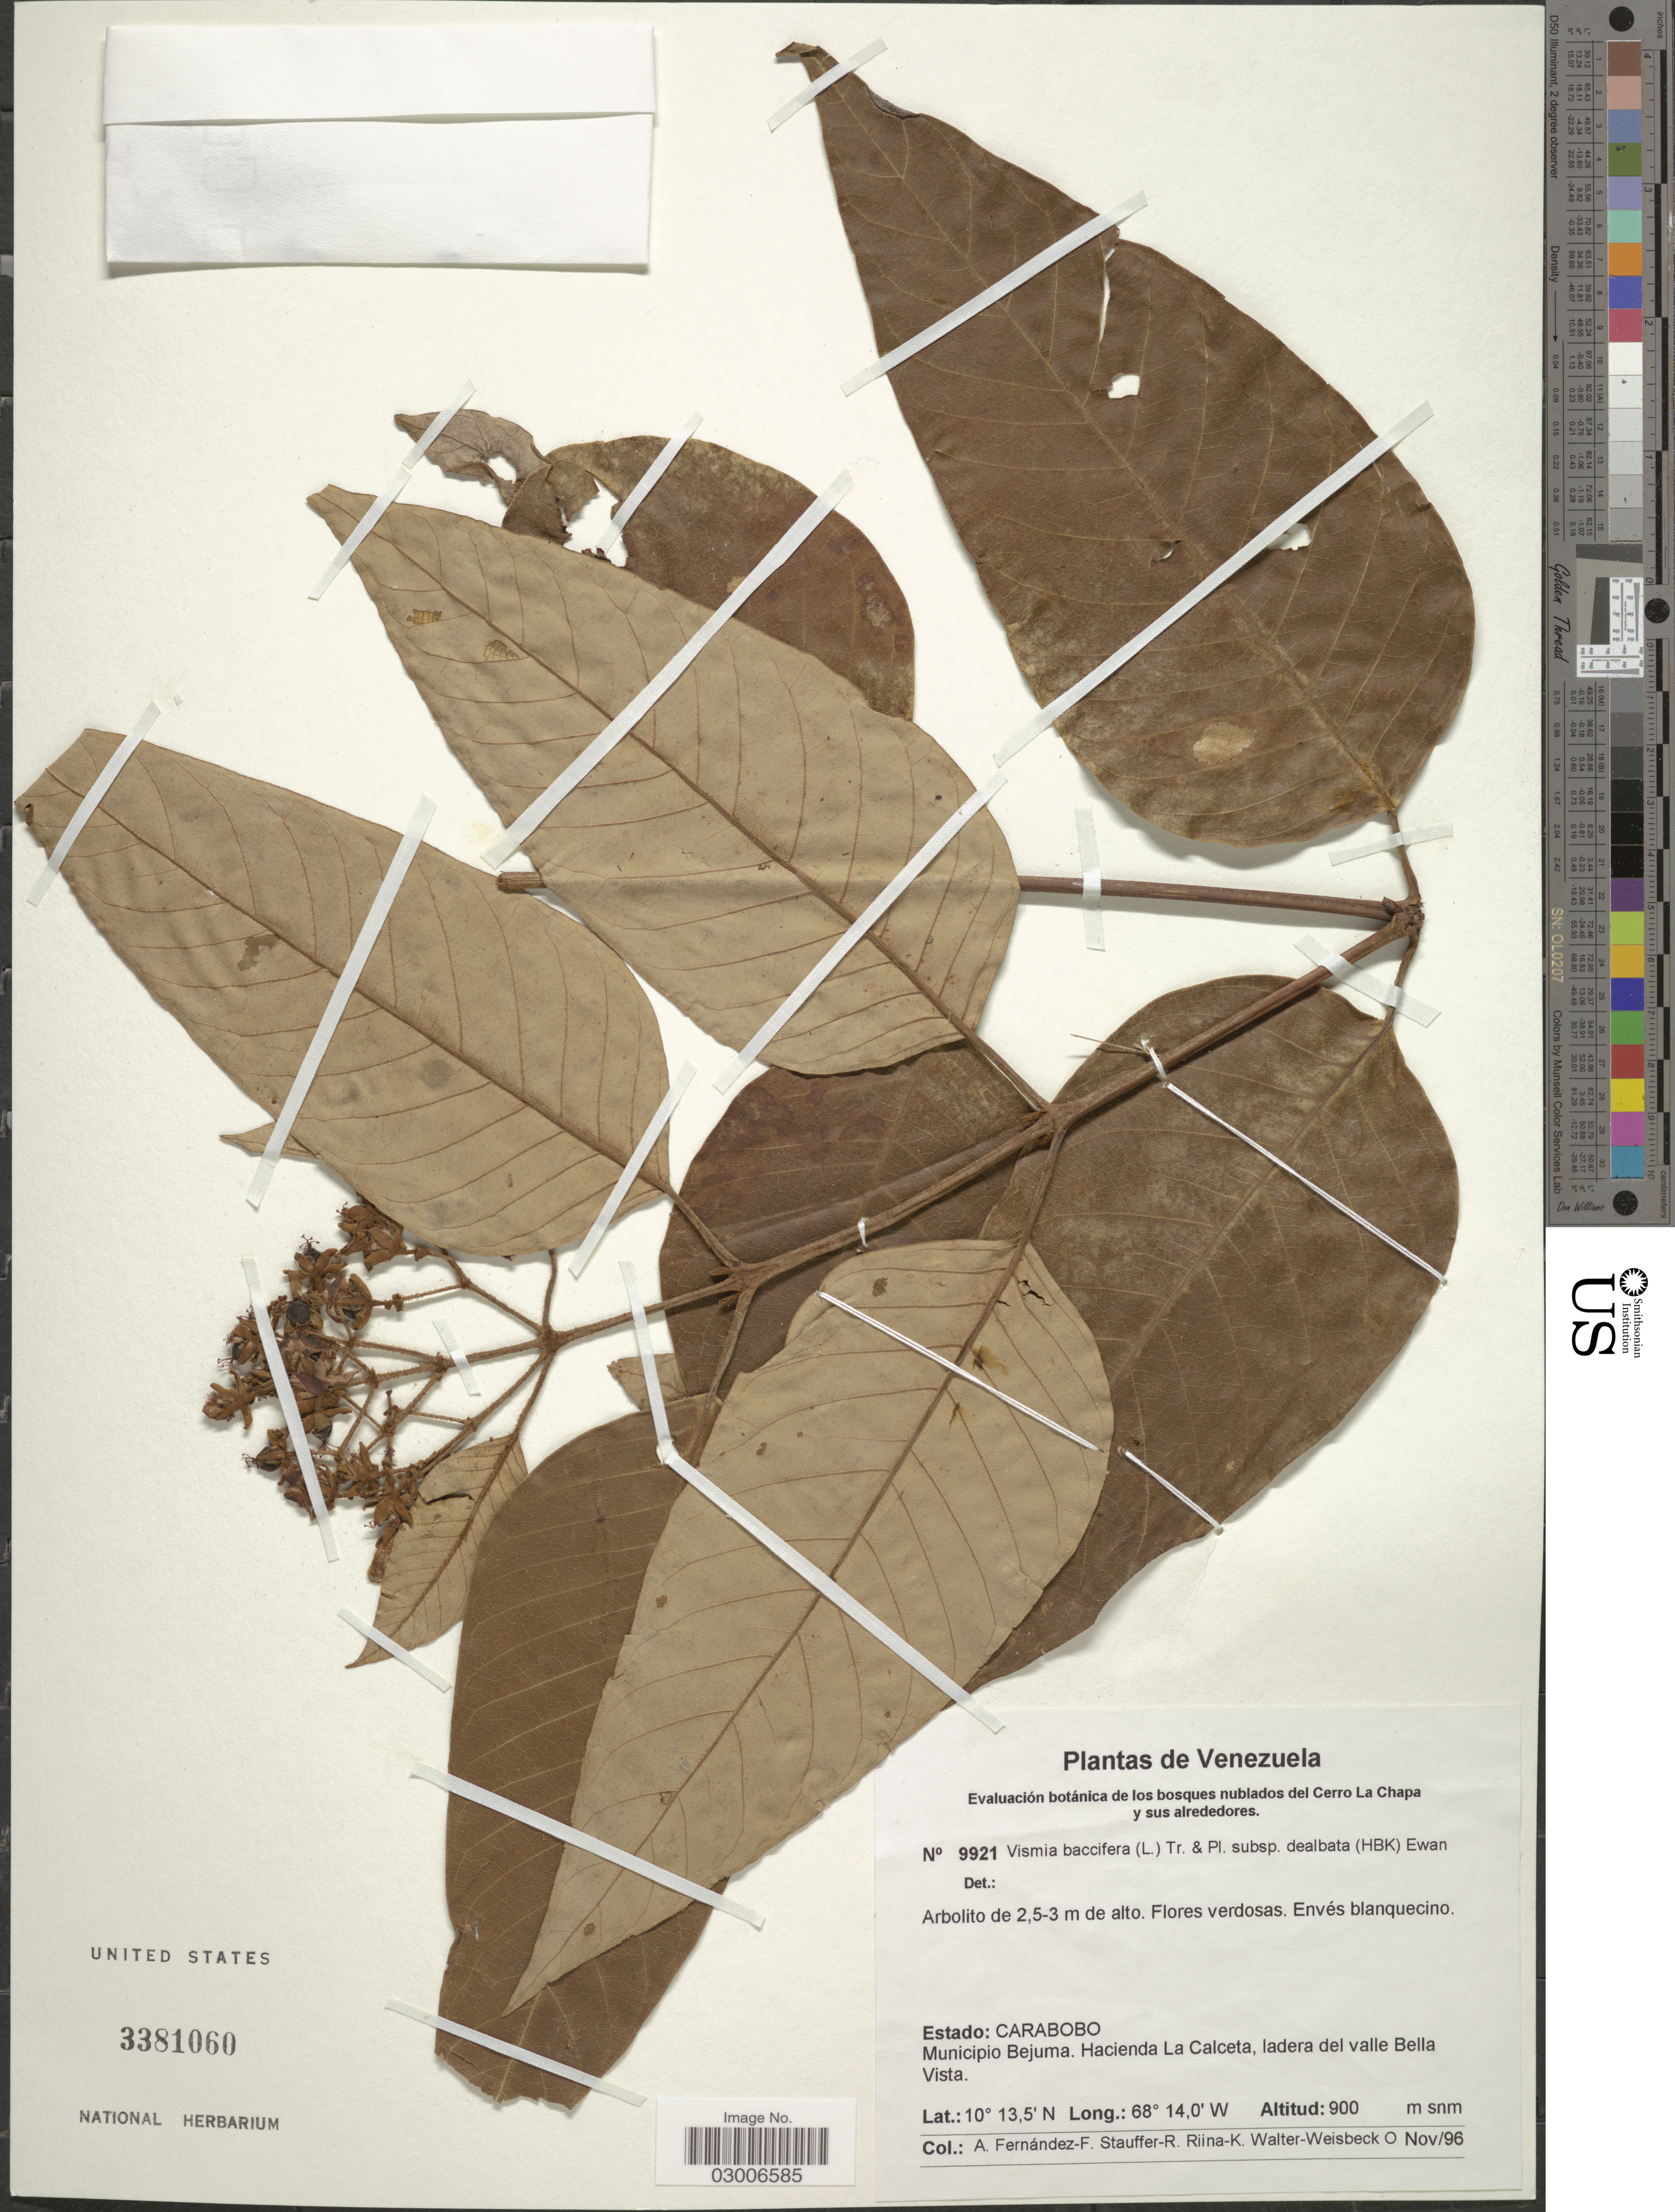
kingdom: Plantae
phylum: Tracheophyta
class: Magnoliopsida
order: Malpighiales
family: Hypericaceae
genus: Vismia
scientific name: Vismia baccifera subsp. dealbata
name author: (Kunth) Ewan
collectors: A. Fernández F., Stauffer-R., K. Riina & O. Walter-Weisbeck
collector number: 9921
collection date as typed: Transcribed d/m/y: /11/96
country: Venezuela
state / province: Carabobo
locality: Municipio Bejuma, Hacienda La Calceta, ladera del valle Bella Vista.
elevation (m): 900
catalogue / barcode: US 3381060